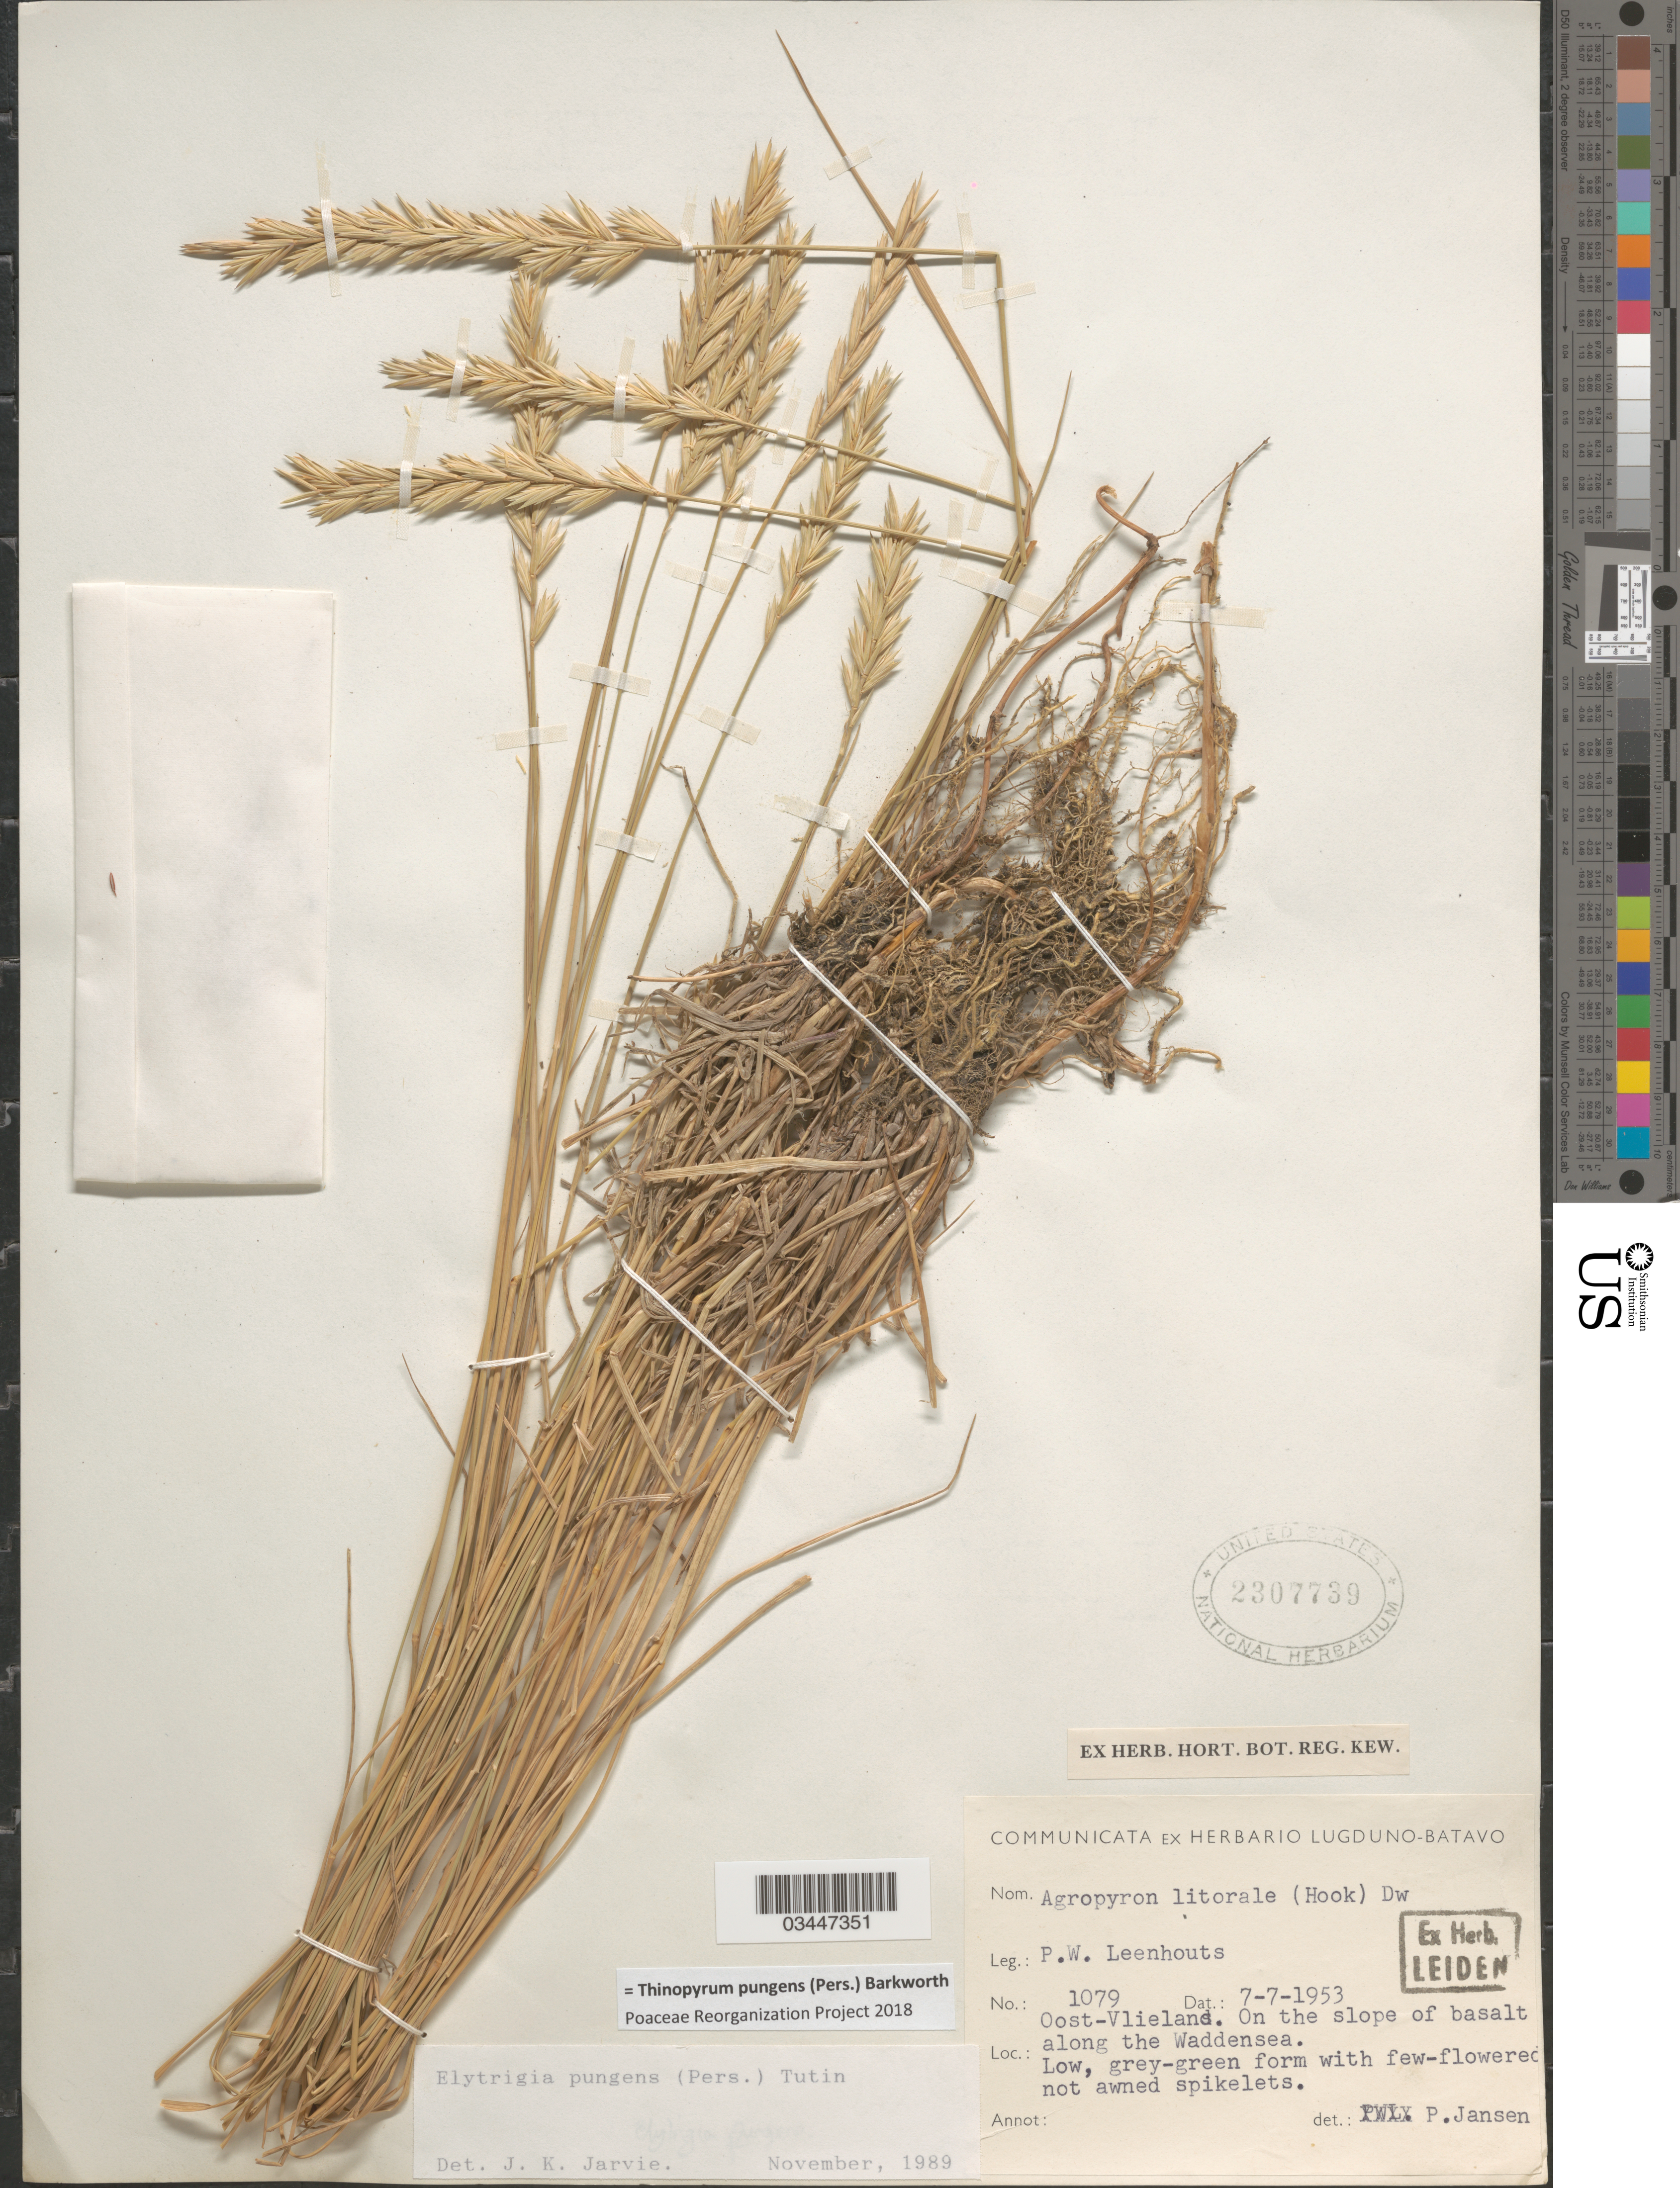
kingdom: Plantae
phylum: Tracheophyta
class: Liliopsida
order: Poales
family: Poaceae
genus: Thinopyrum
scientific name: Thinopyrum pungens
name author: (Pers.) Barkworth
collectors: P. W. Leenhouts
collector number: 1079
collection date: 1953-07-07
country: Netherlands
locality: Oost-Vlieland. On the slope of basalt along the Waddensea.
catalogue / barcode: US 2307739